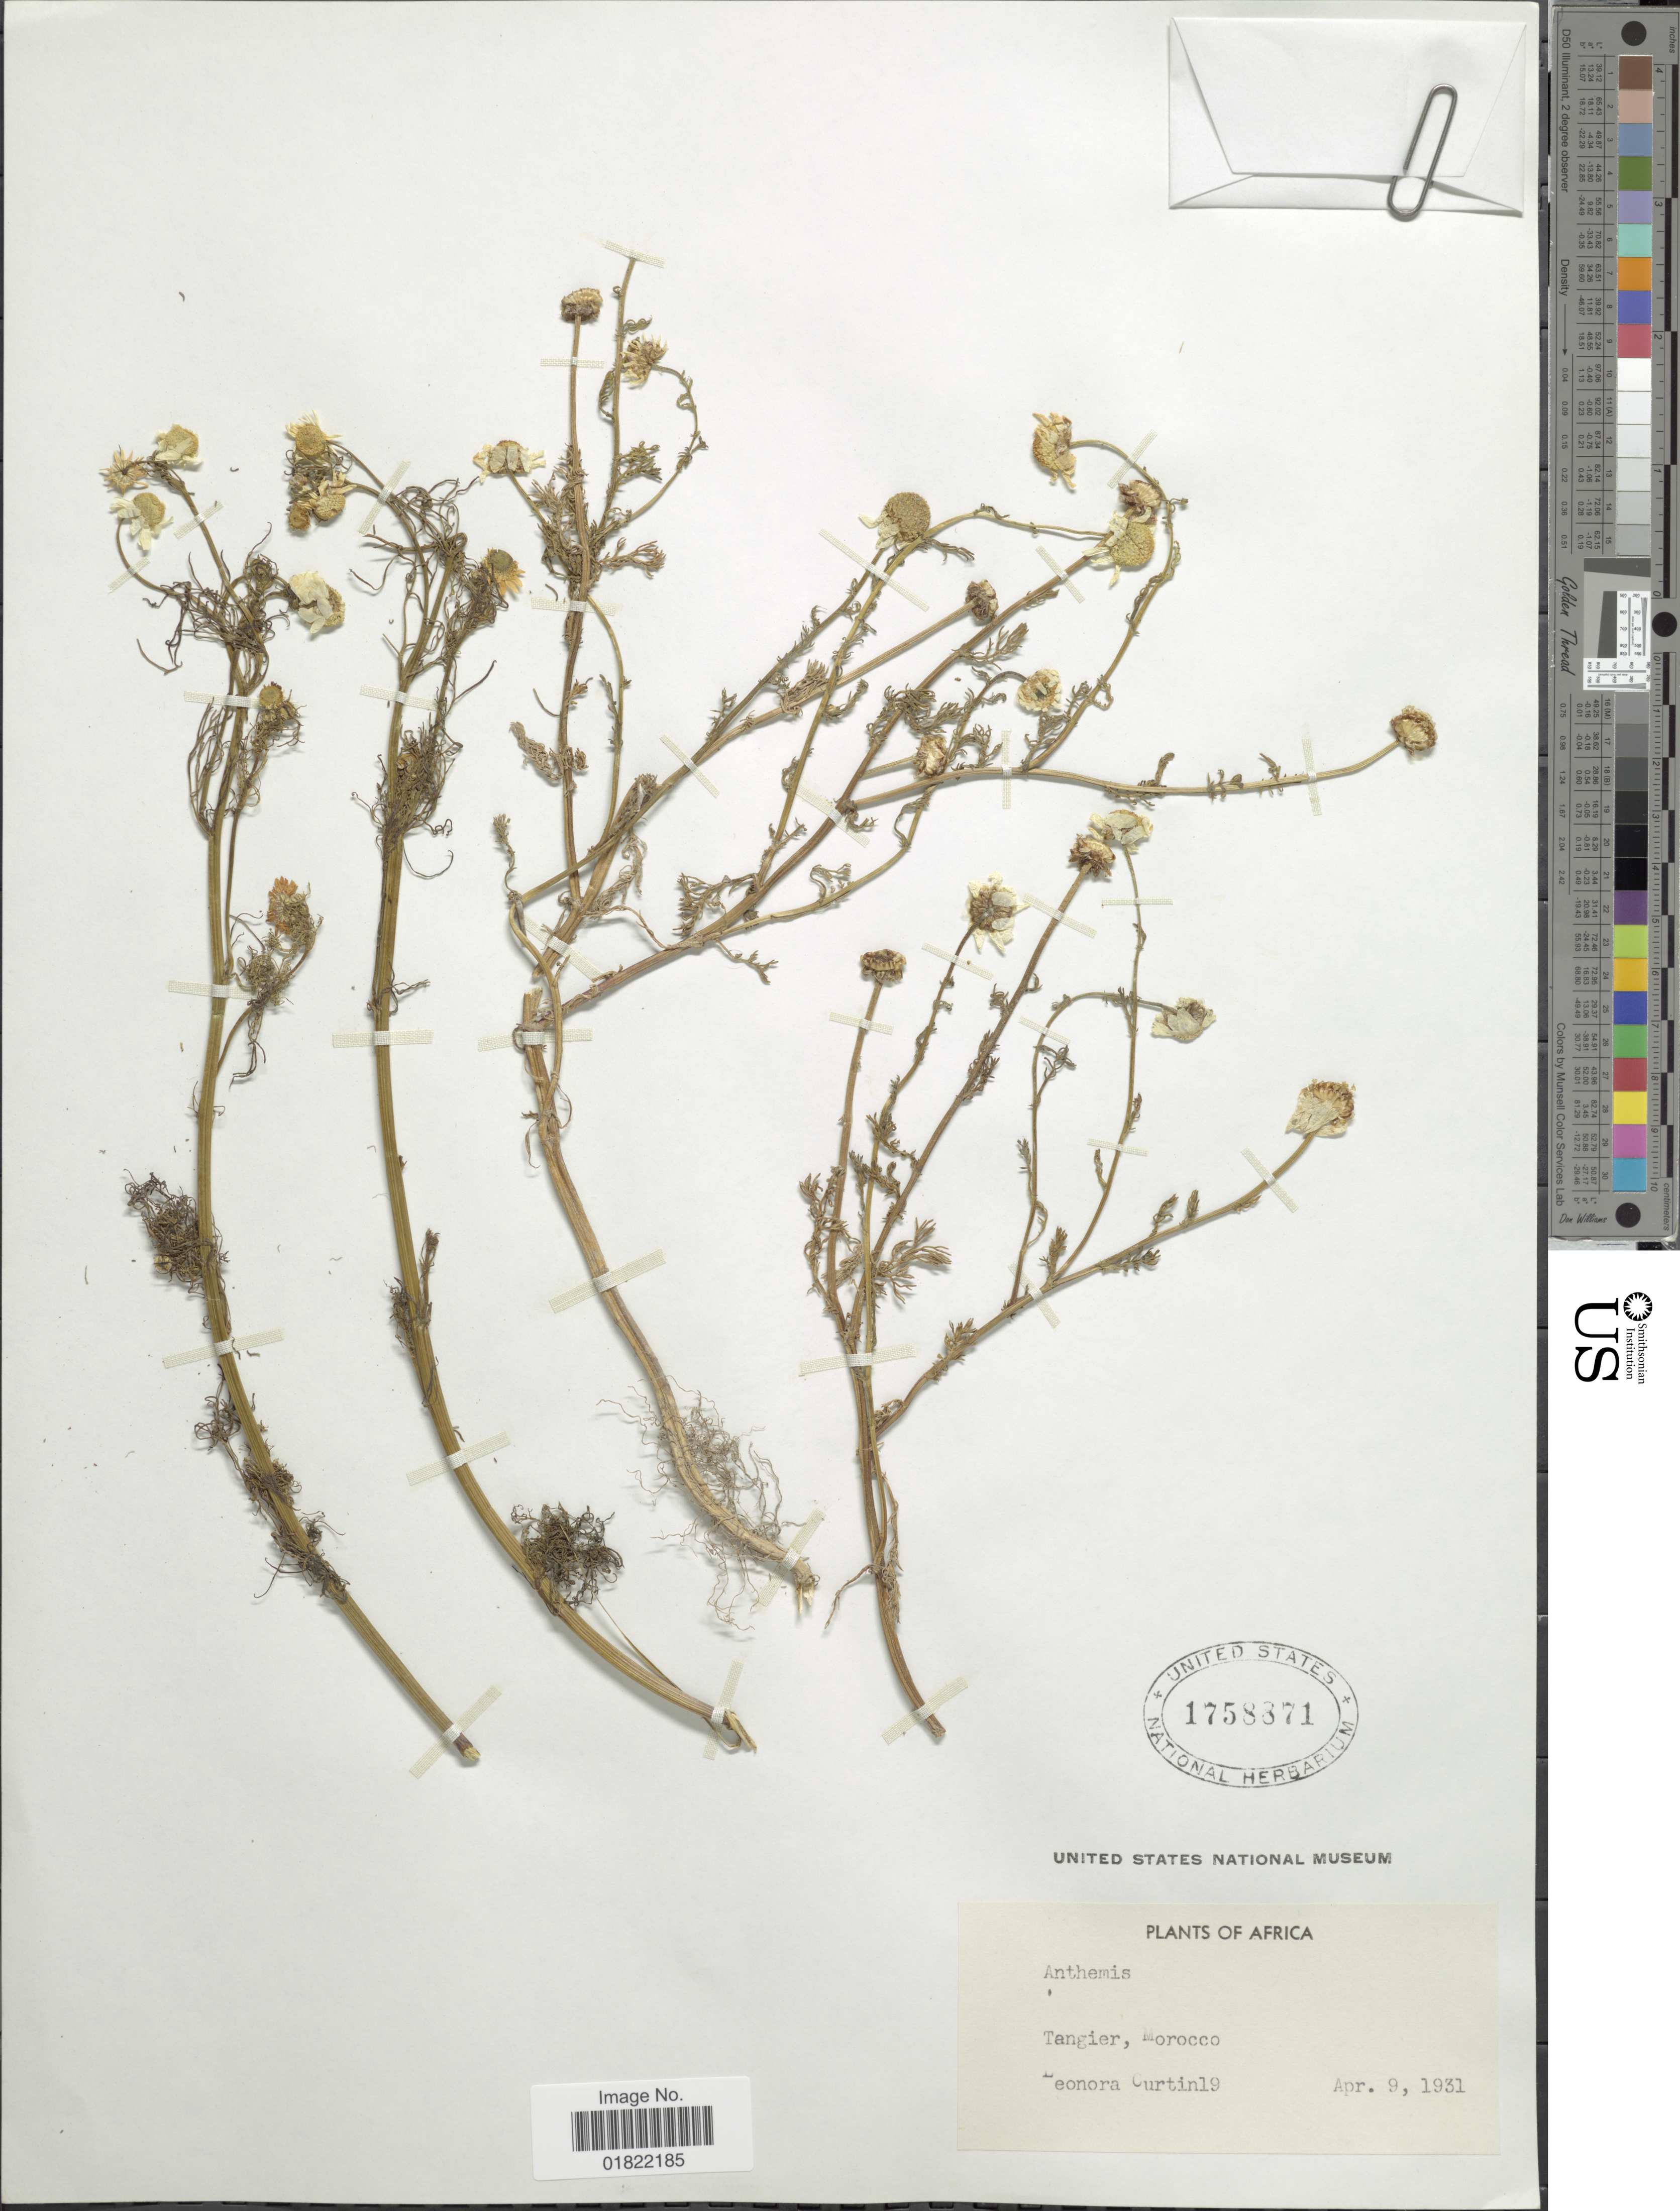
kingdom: Plantae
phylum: Tracheophyta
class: Magnoliopsida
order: Asterales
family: Asteraceae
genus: Anthemis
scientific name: Anthemis sp.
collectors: L. Curtin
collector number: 19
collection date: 1931-04-09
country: Morocco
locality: Tangier, Morocco, Africa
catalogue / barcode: US 1758871